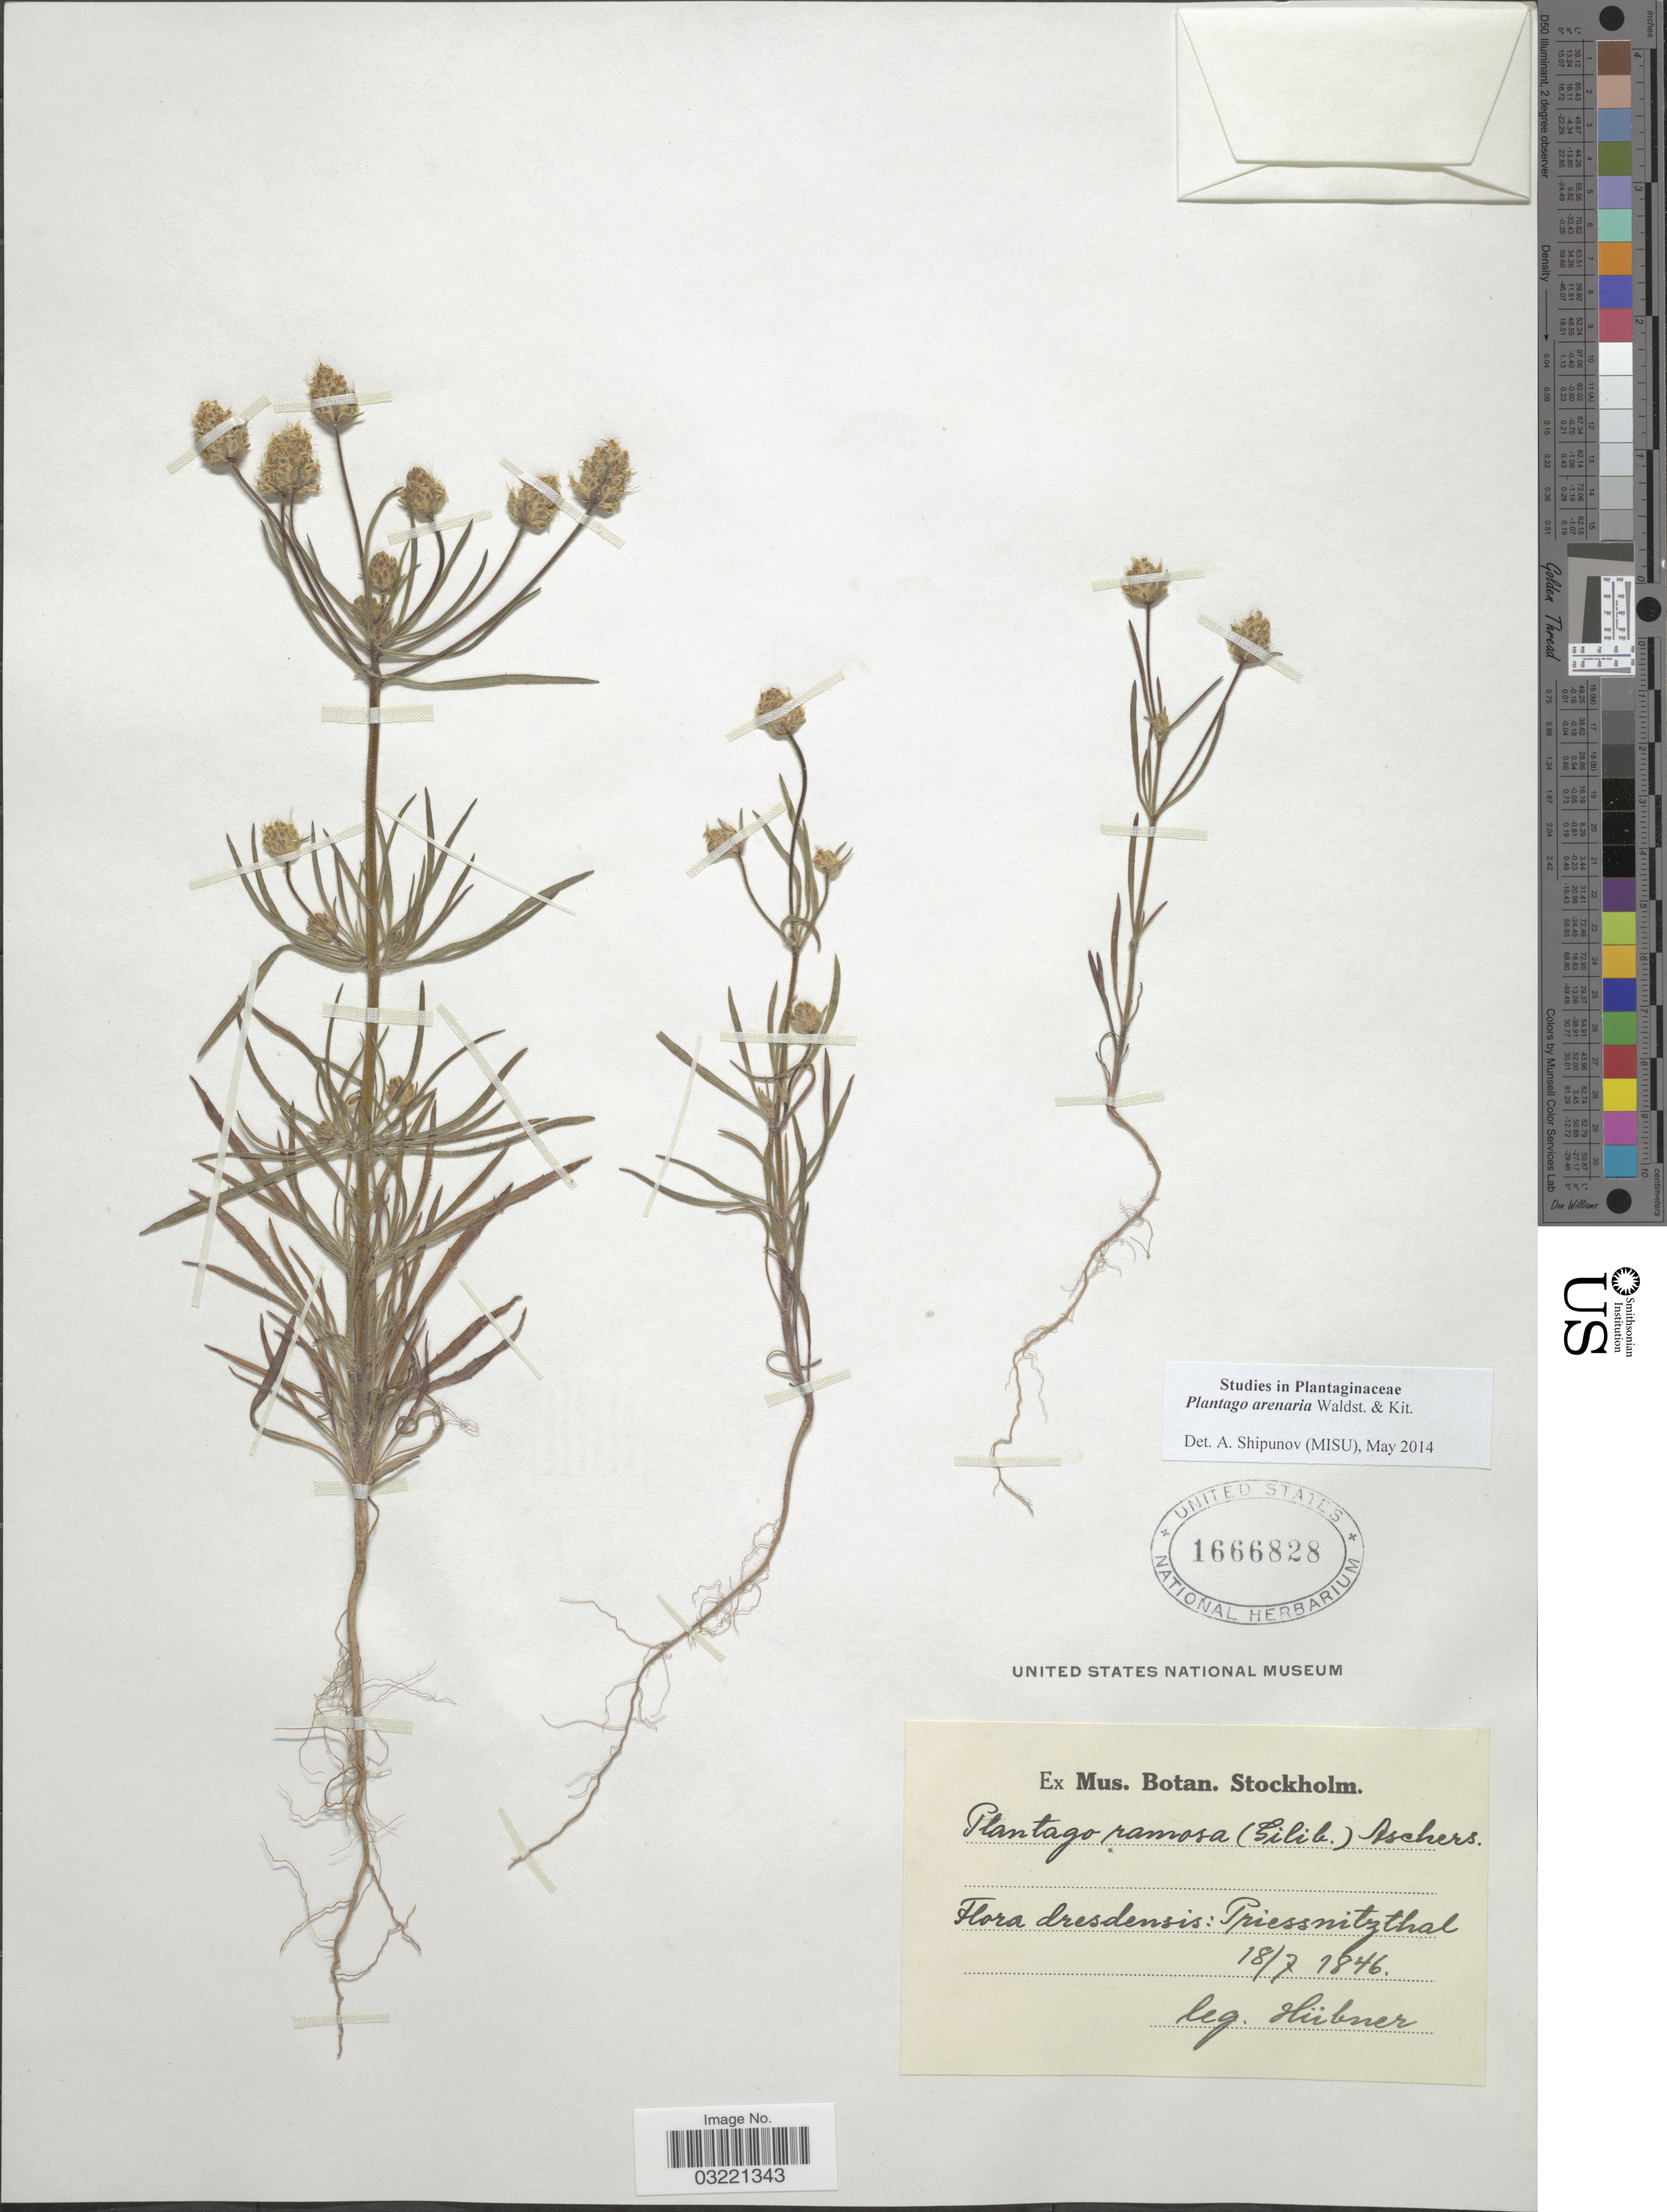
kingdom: Plantae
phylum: Tracheophyta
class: Magnoliopsida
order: Lamiales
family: Plantaginaceae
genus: Plantago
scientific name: Plantago arenaria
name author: Waldst. & Kit.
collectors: Hübner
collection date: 1846-07-18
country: Germany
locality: Dresdensis: Priessnitzthal.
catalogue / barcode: US 1666828